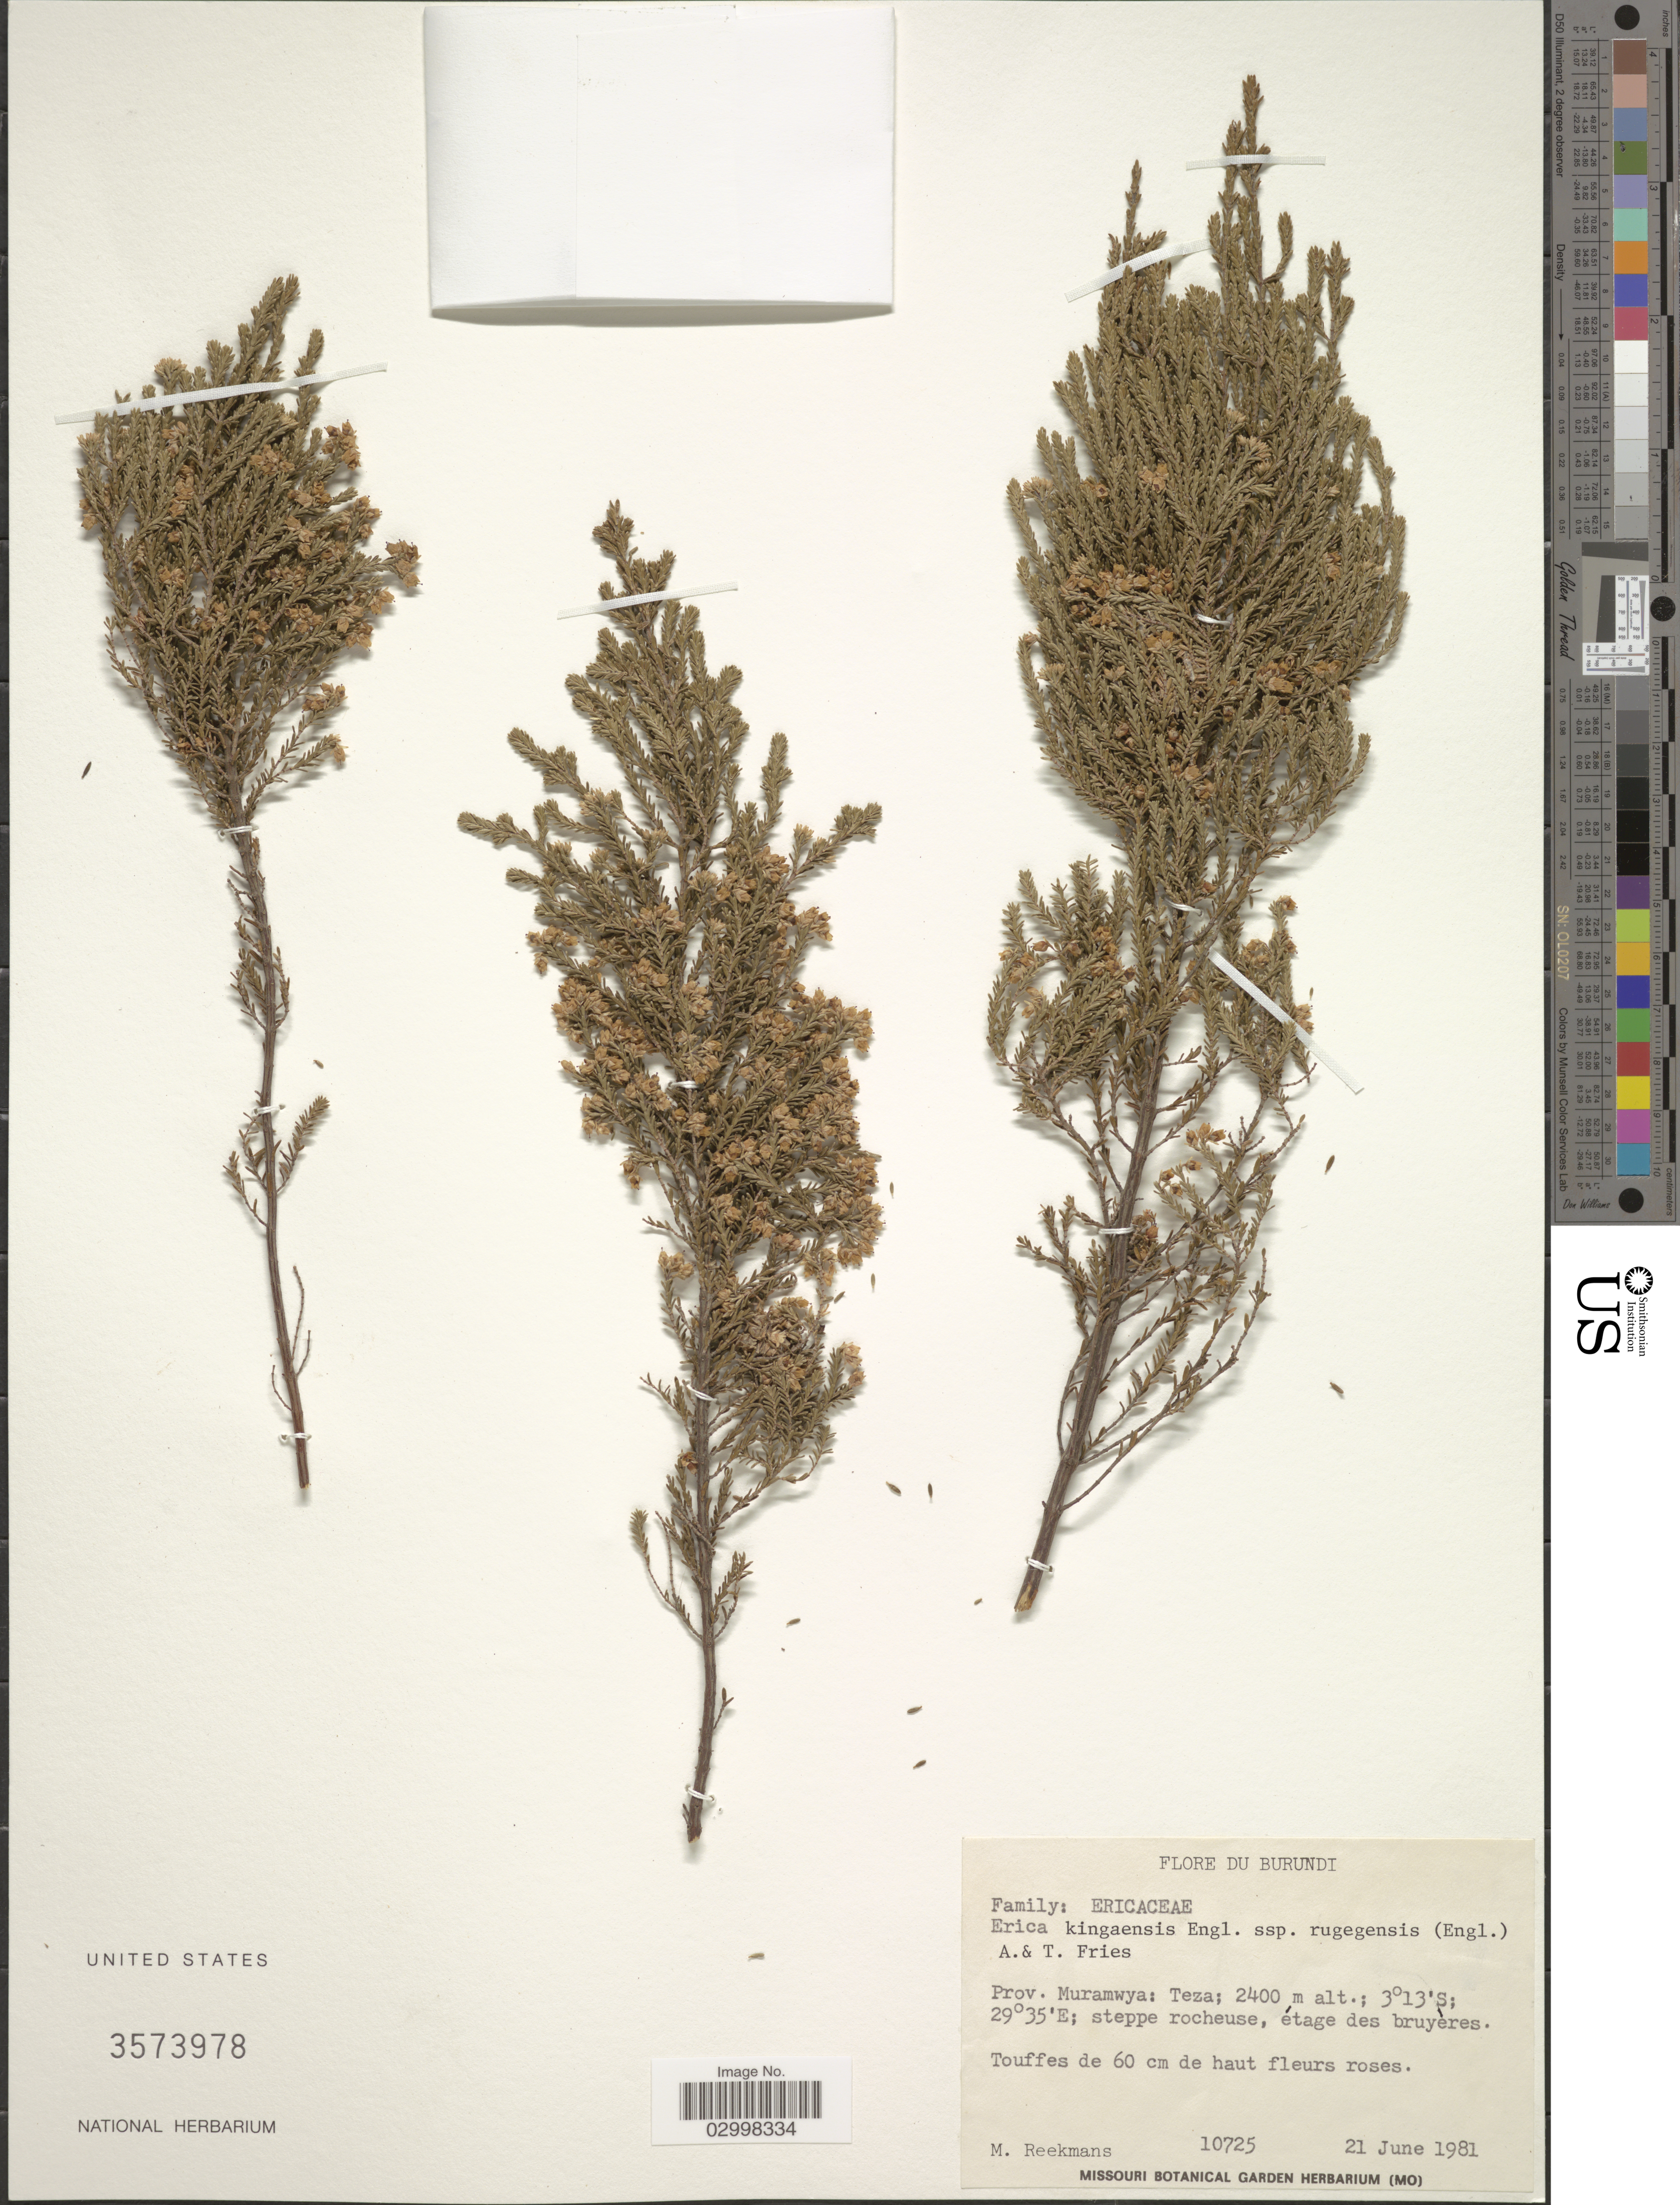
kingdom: Plantae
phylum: Tracheophyta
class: Magnoliopsida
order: Ericales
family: Ericaceae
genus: Erica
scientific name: Erica kingaensis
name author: Engl.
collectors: M. Reekmans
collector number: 10725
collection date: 1981-06-21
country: Burundi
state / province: Muramvya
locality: Teza. steppe rocheuse, étage des bruyères.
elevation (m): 2400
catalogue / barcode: US 3573978